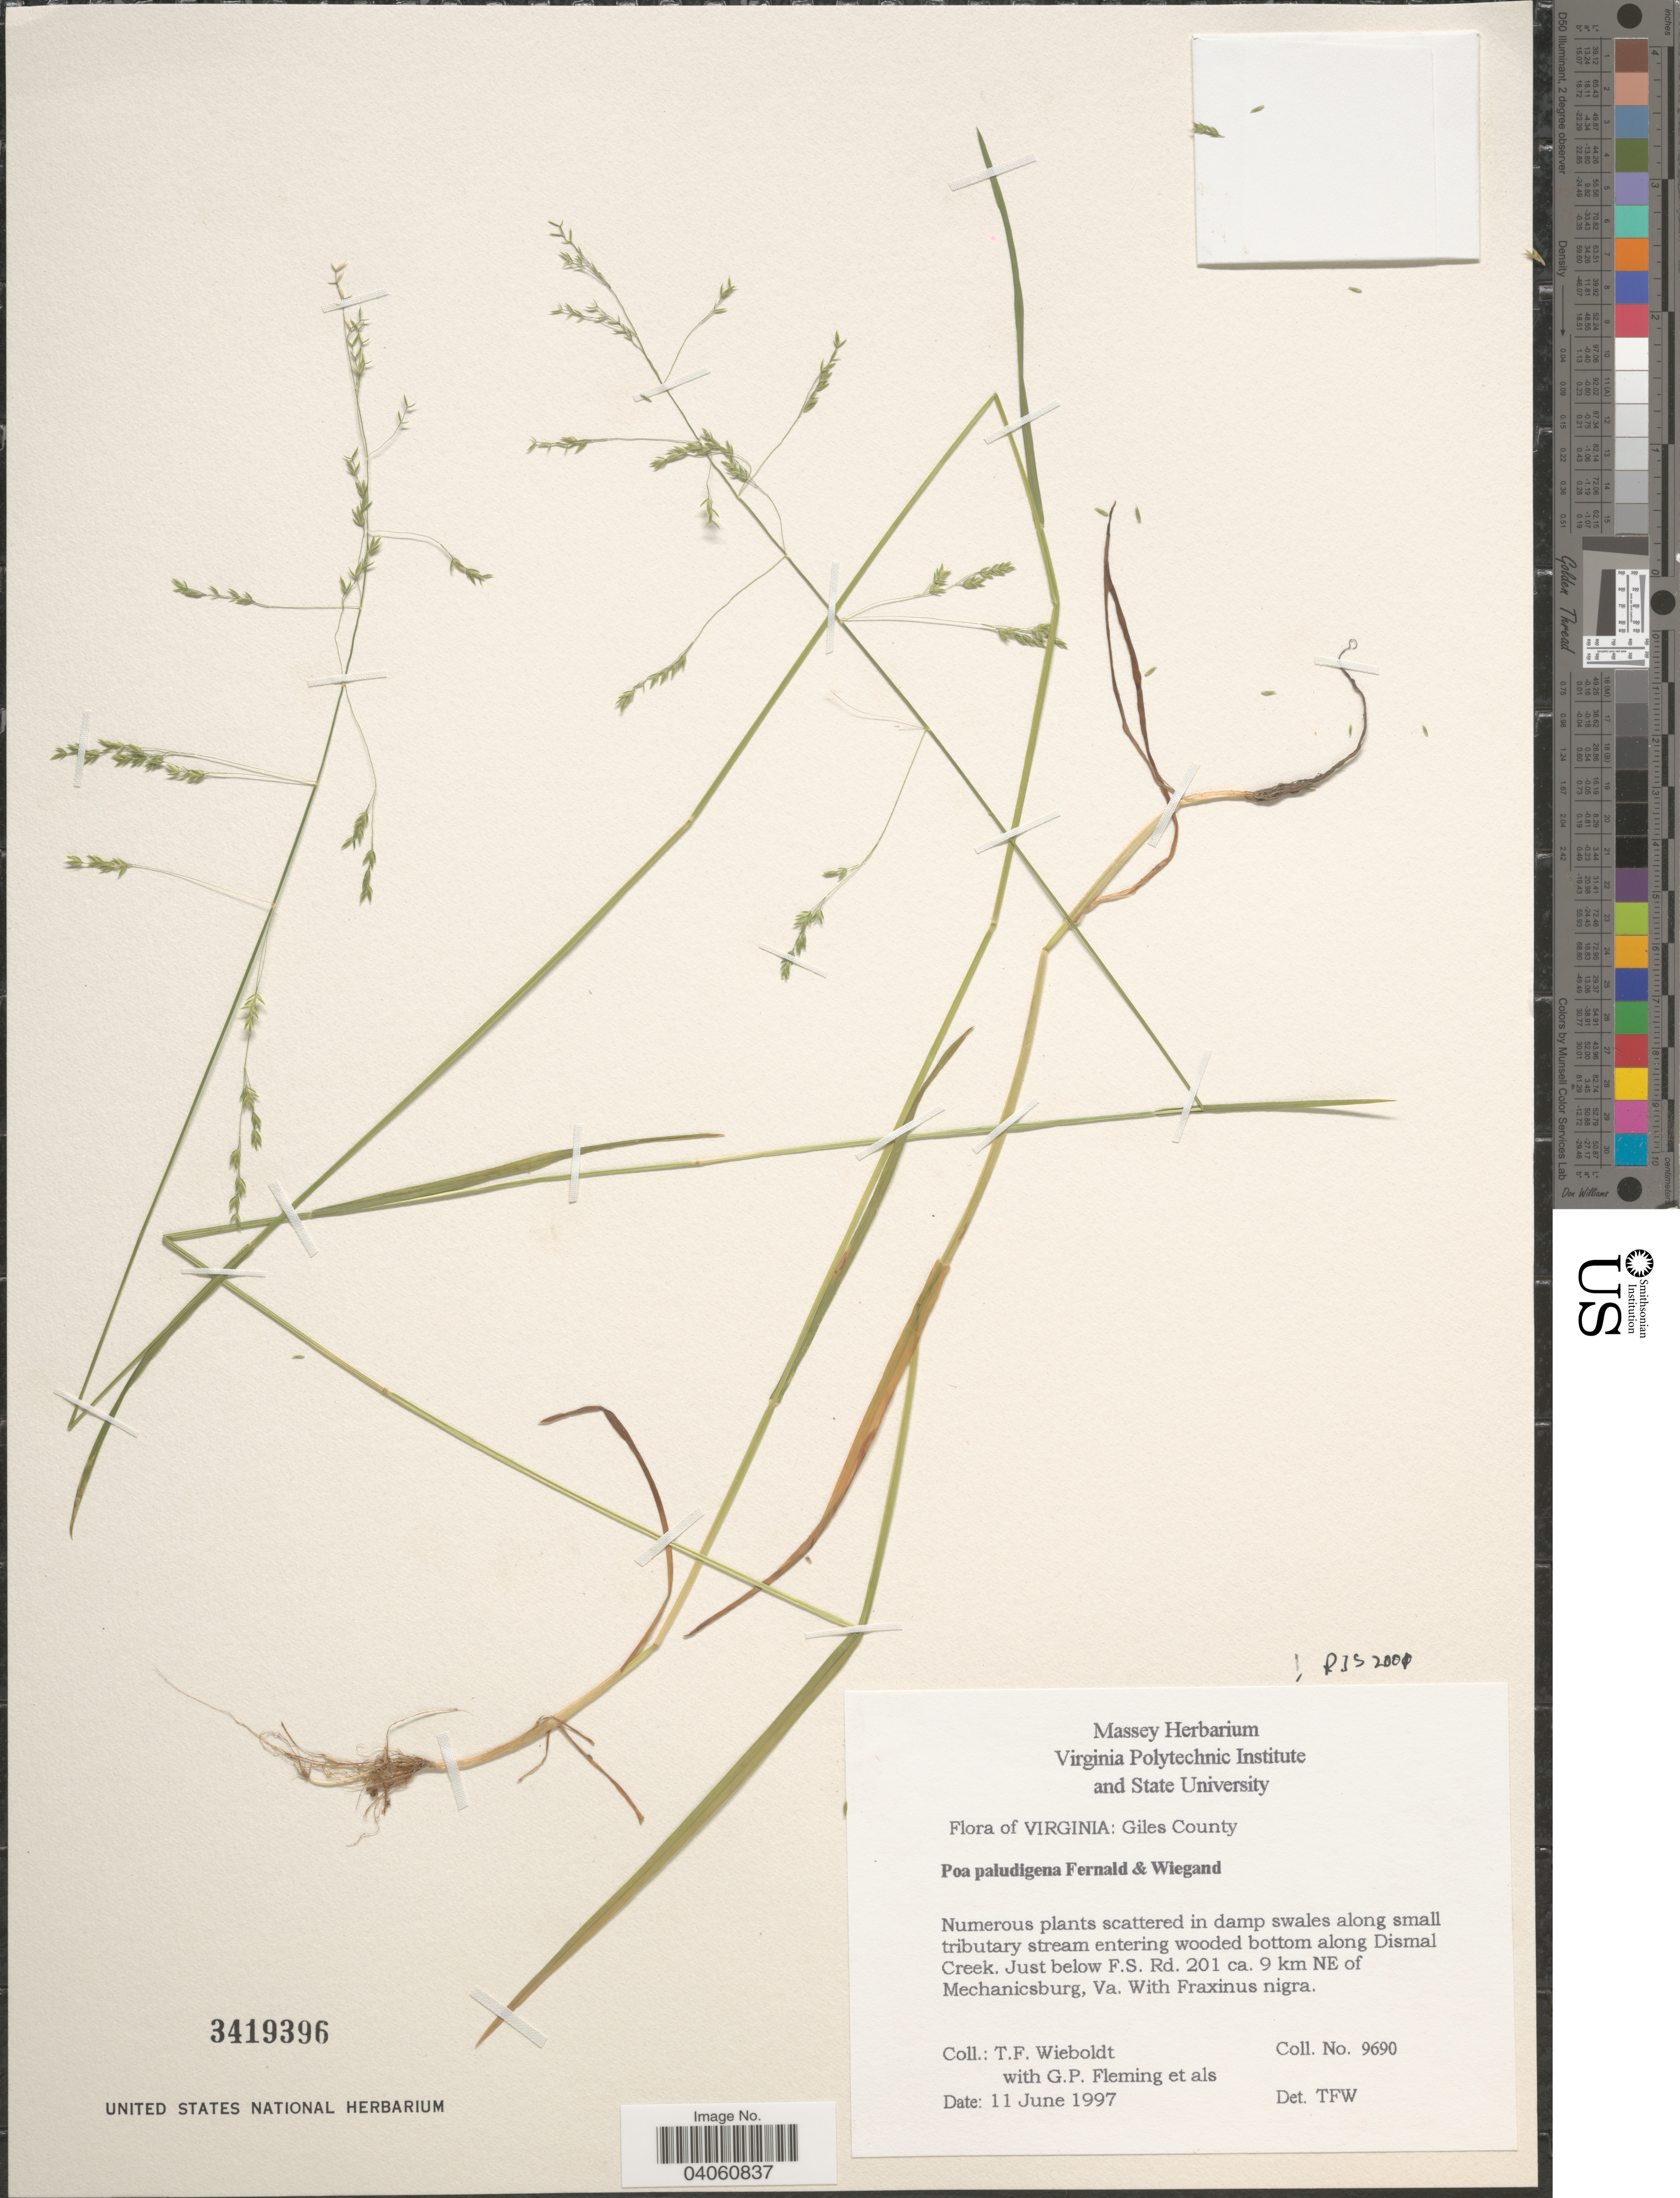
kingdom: Plantae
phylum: Tracheophyta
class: Liliopsida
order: Poales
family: Poaceae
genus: Poa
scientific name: Poa paludigena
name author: Fernald & Wiegand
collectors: T. Wieboldt, G. Fleming & et al.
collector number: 9690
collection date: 1997-06-11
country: United States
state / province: Virginia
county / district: Giles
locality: Along Dismal Creek. Just below F.S. Rd. 201 ca. 9 km NE of Mechanicsburg.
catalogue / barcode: US 3419396